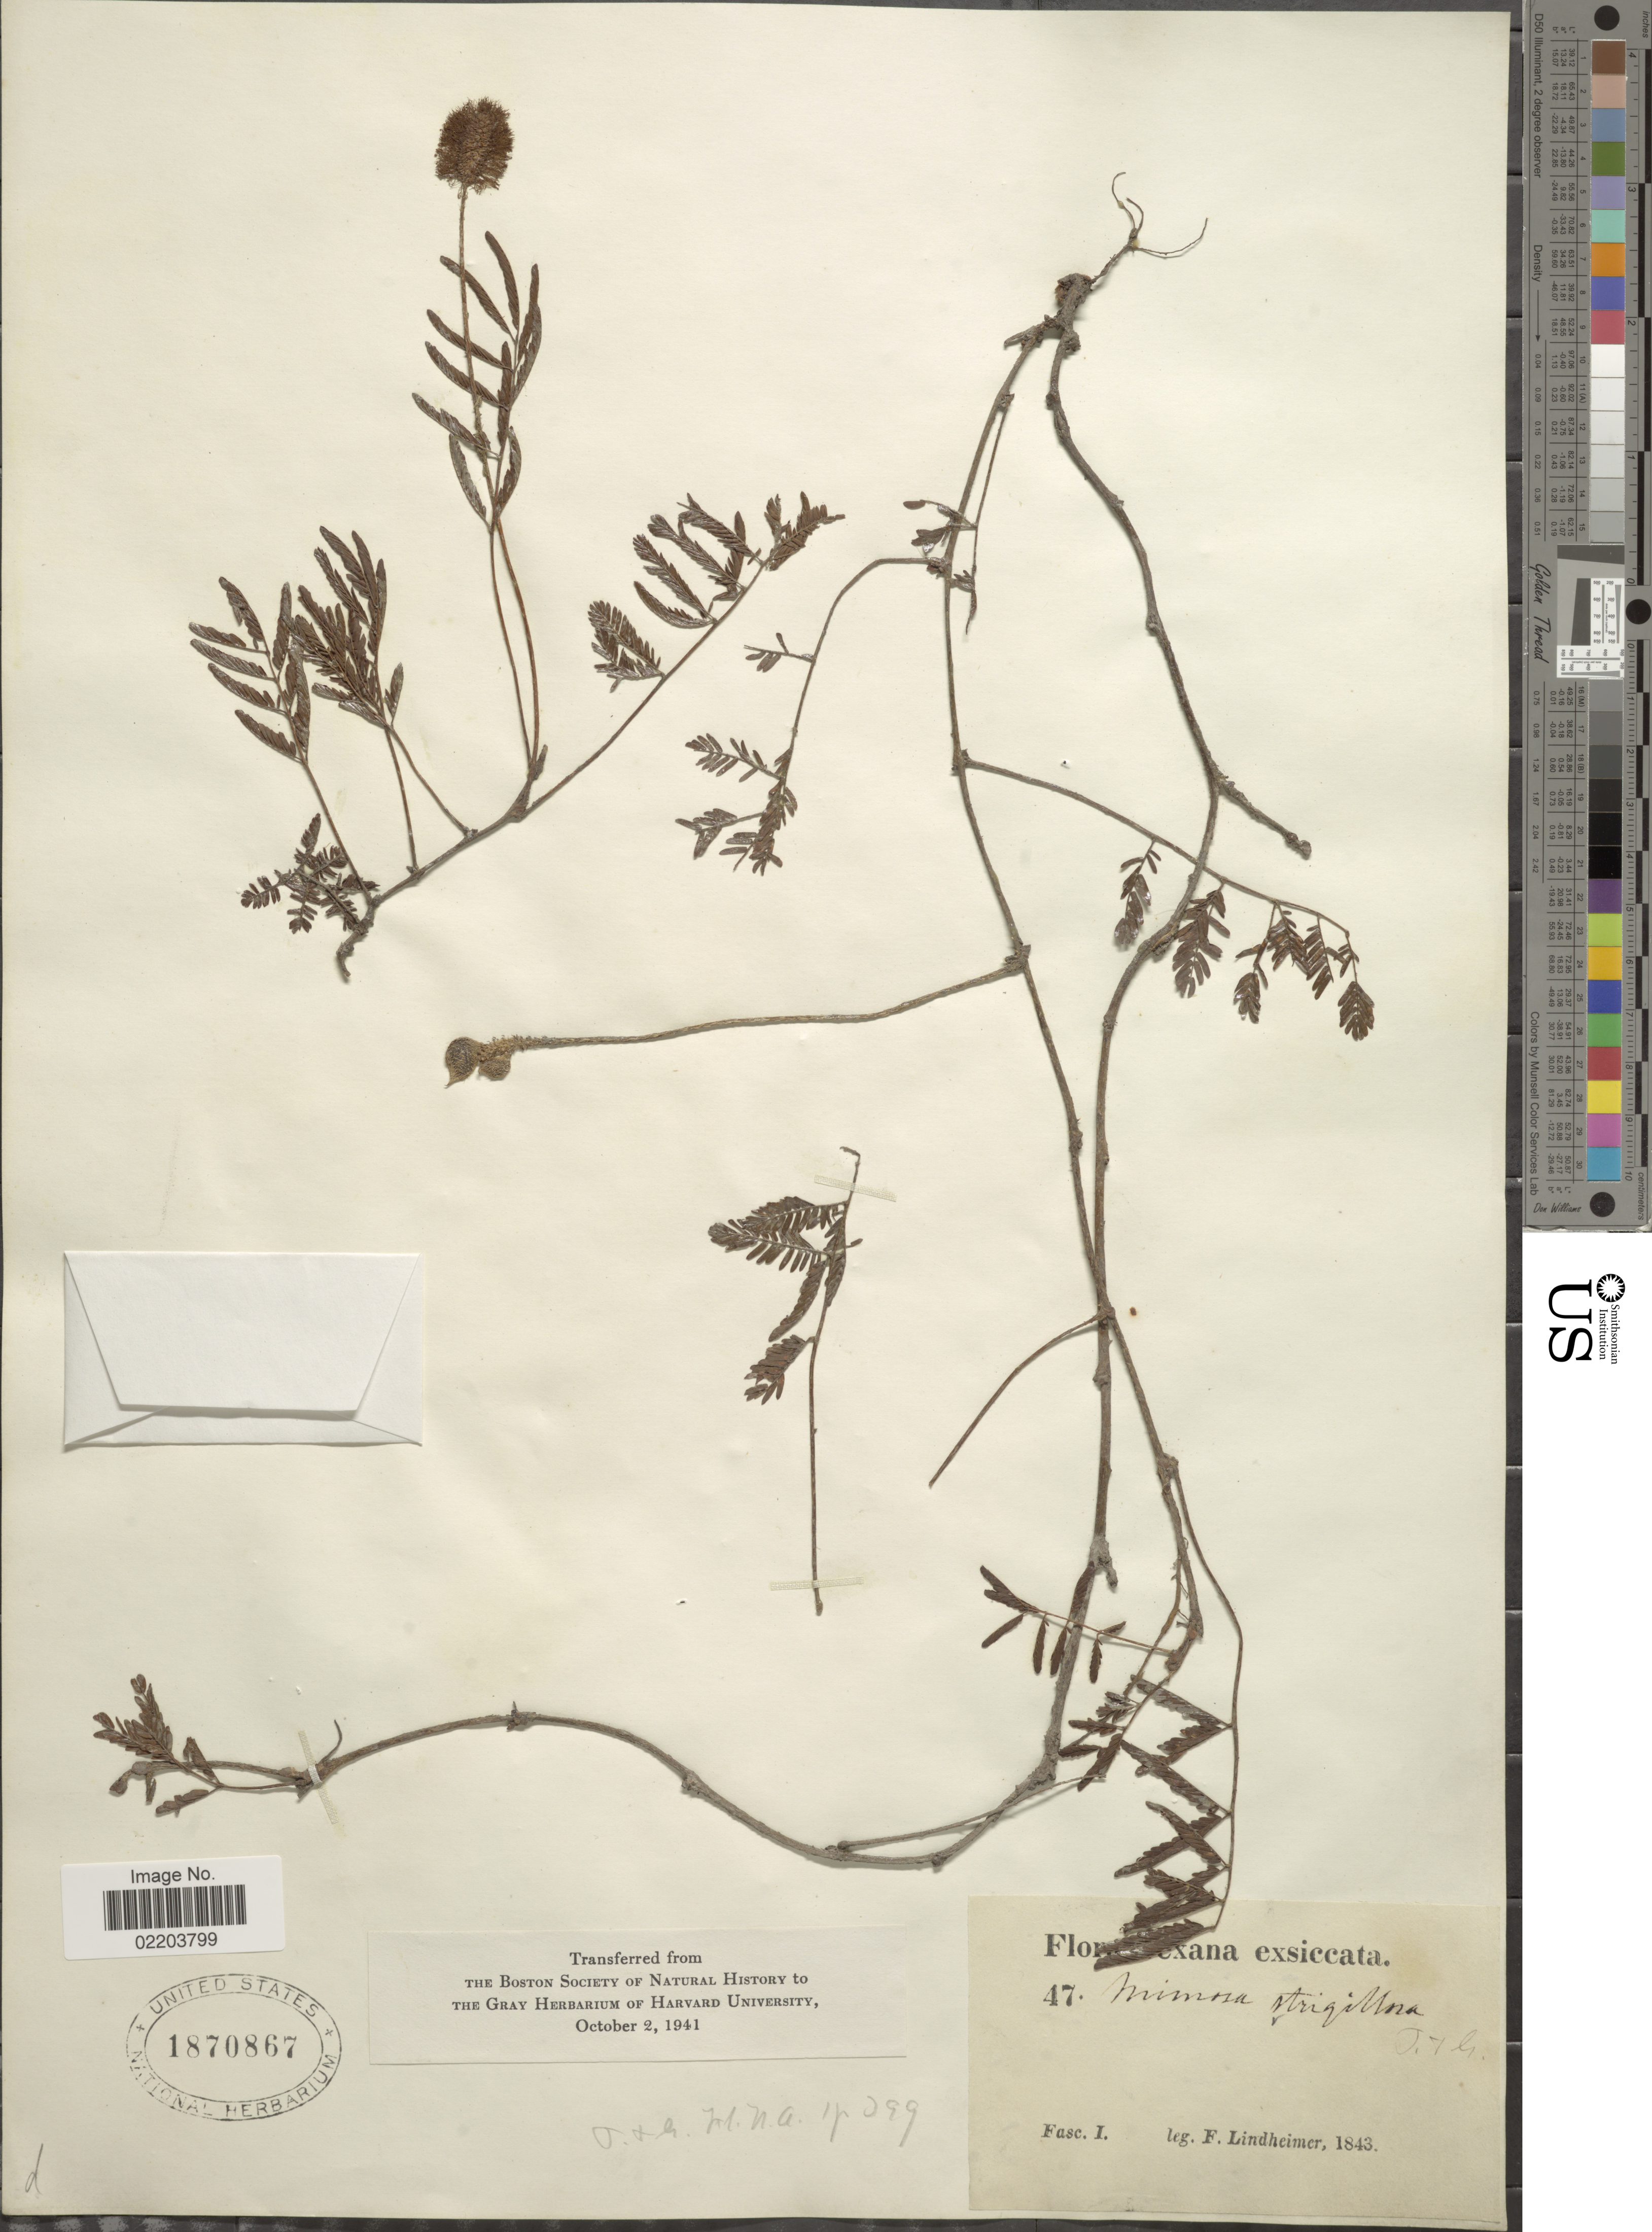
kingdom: Plantae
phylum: Tracheophyta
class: Magnoliopsida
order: Fabales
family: Fabaceae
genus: Mimosa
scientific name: Mimosa strigillosa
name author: Torr. & A. Gray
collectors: F. Lindheimer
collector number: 47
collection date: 1843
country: United States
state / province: Texas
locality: Fasc. I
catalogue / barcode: US 1870867